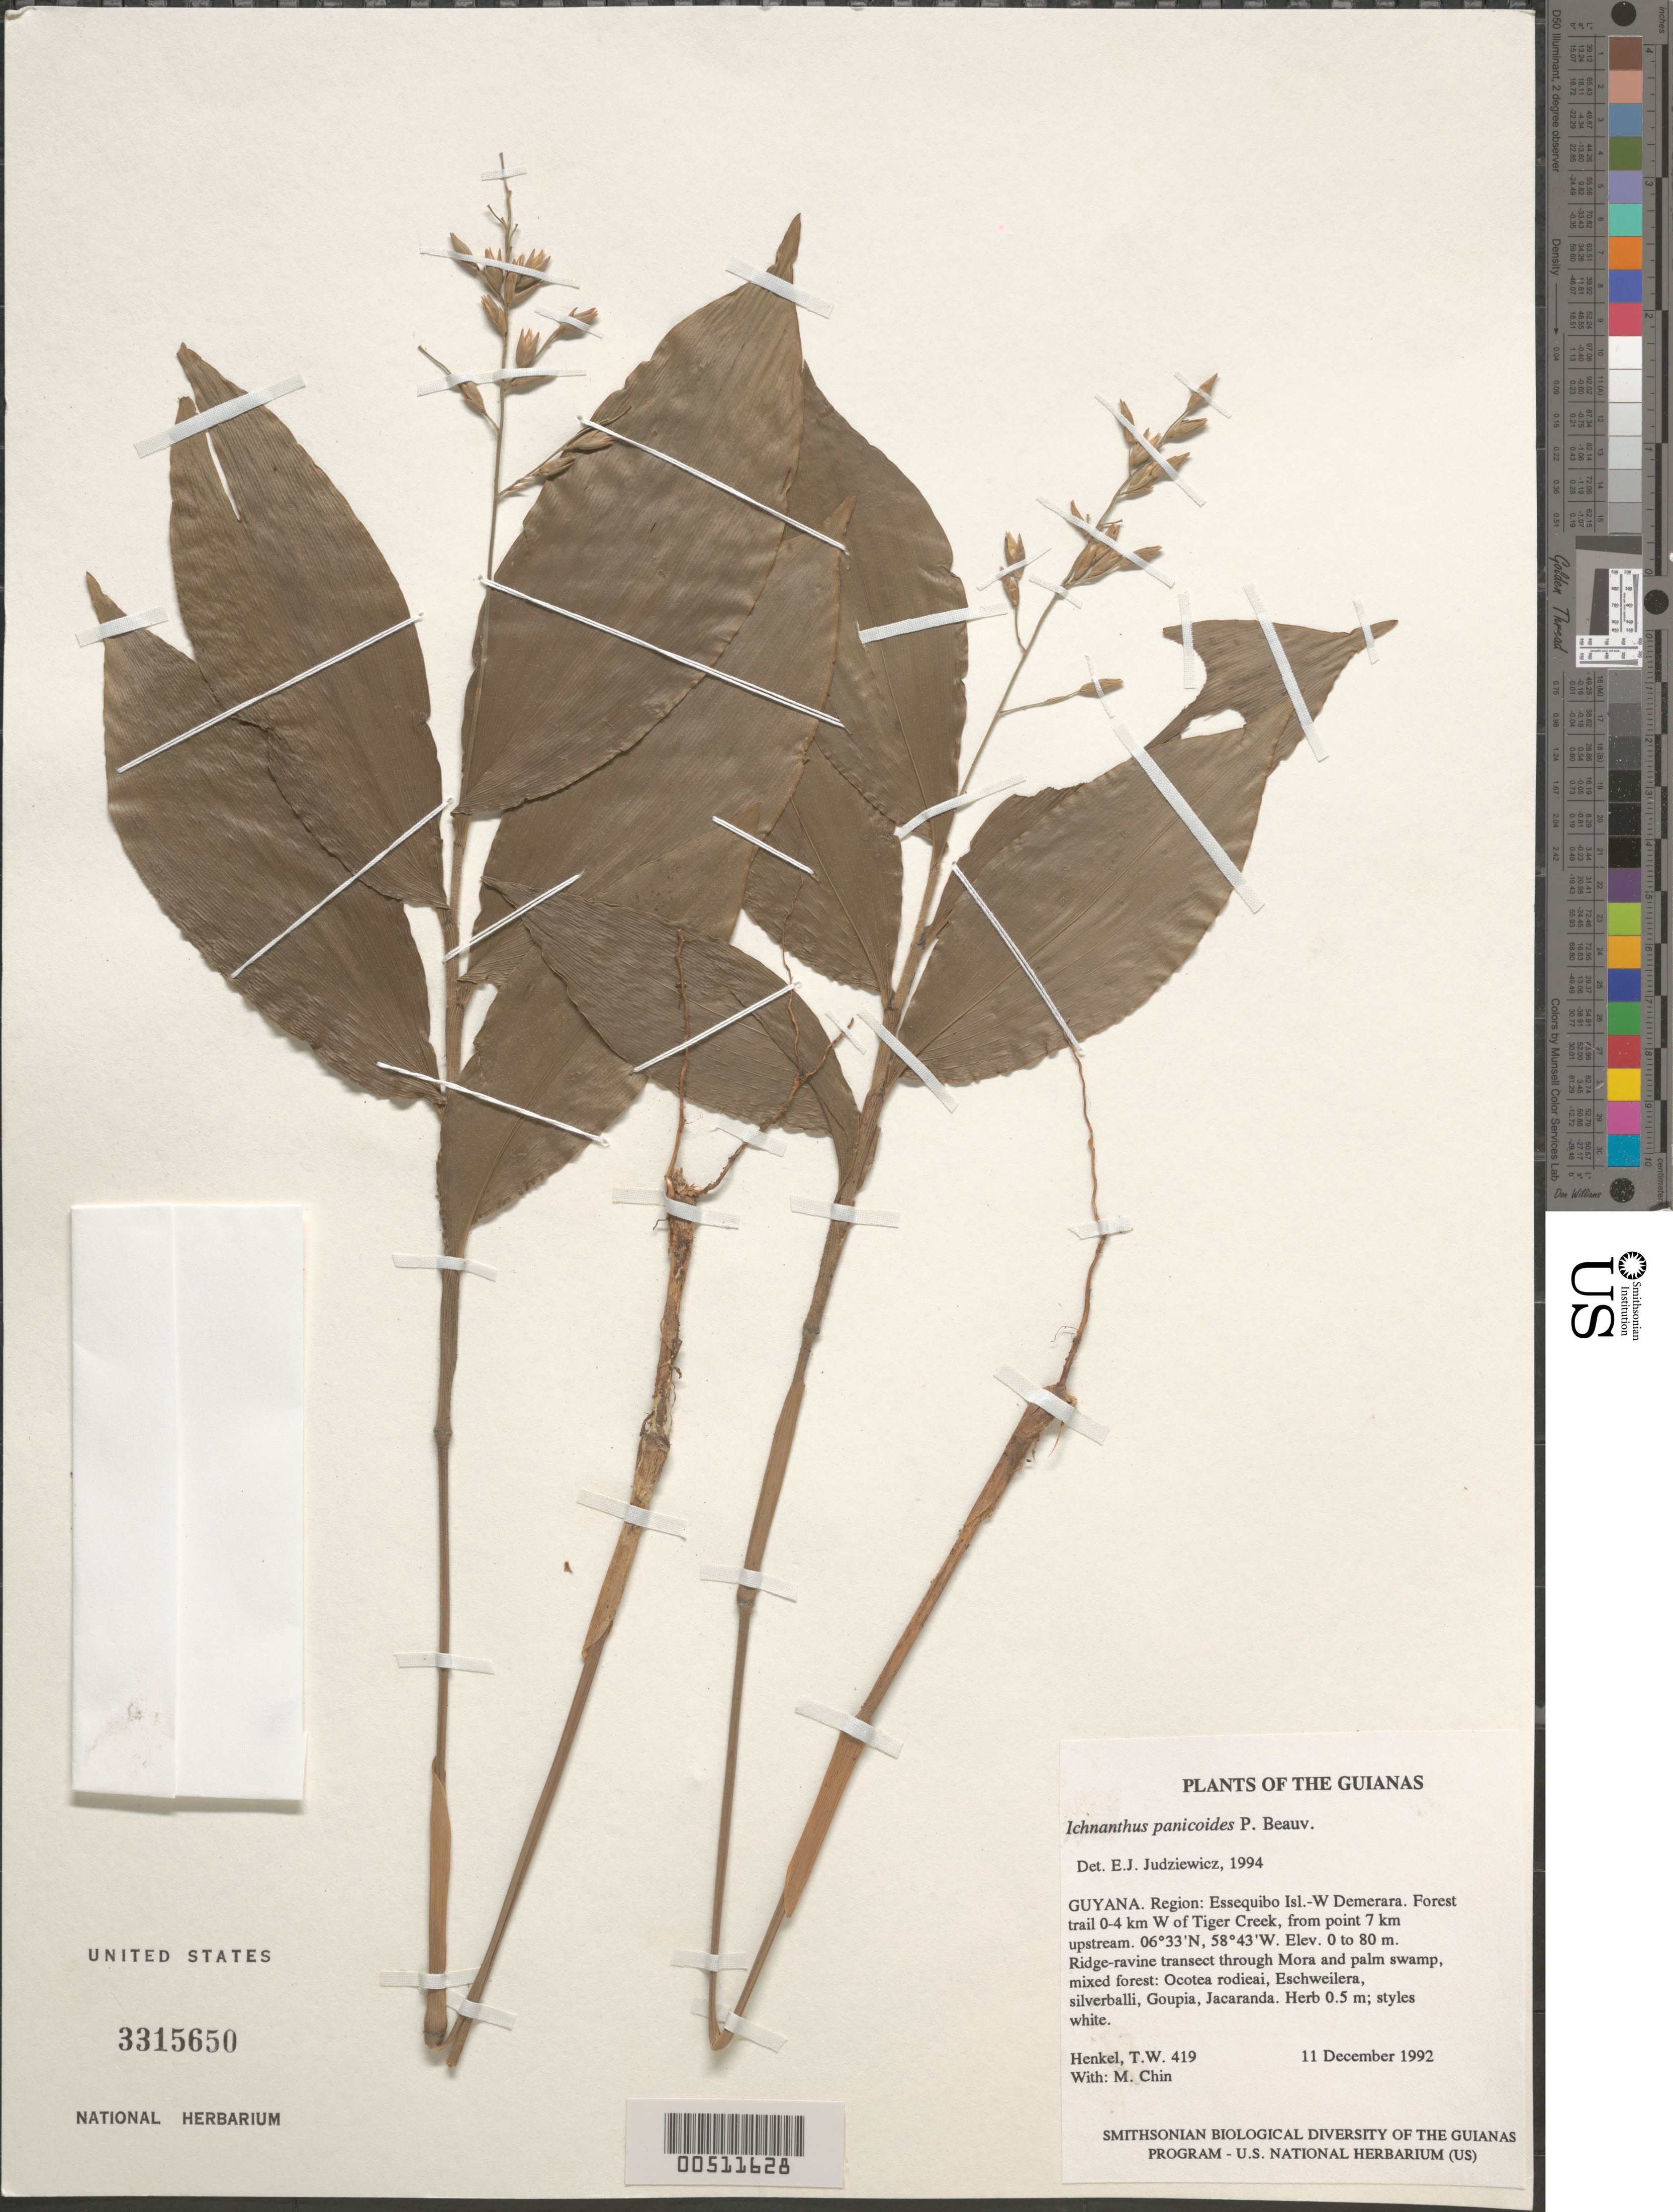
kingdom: Plantae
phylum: Tracheophyta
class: Liliopsida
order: Poales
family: Poaceae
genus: Ichnanthus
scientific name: Ichnanthus panicoides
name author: P. Beauv.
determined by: Judziewicz, E. J.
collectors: T. Henkel & M. Chin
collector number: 419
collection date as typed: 11 December 1992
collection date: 1992-12-11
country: Guyana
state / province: Essequibo Isl-W. Demerara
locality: Forest trail 0-4 km W of Tiger Creek, from point 7 km upstream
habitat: Ridge-ravine transect through Mora and palm swamp, mixed forest: Ocotea rodieai, Eschweilera, silverballi, Goupia, Jacaranda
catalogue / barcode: US 3315650